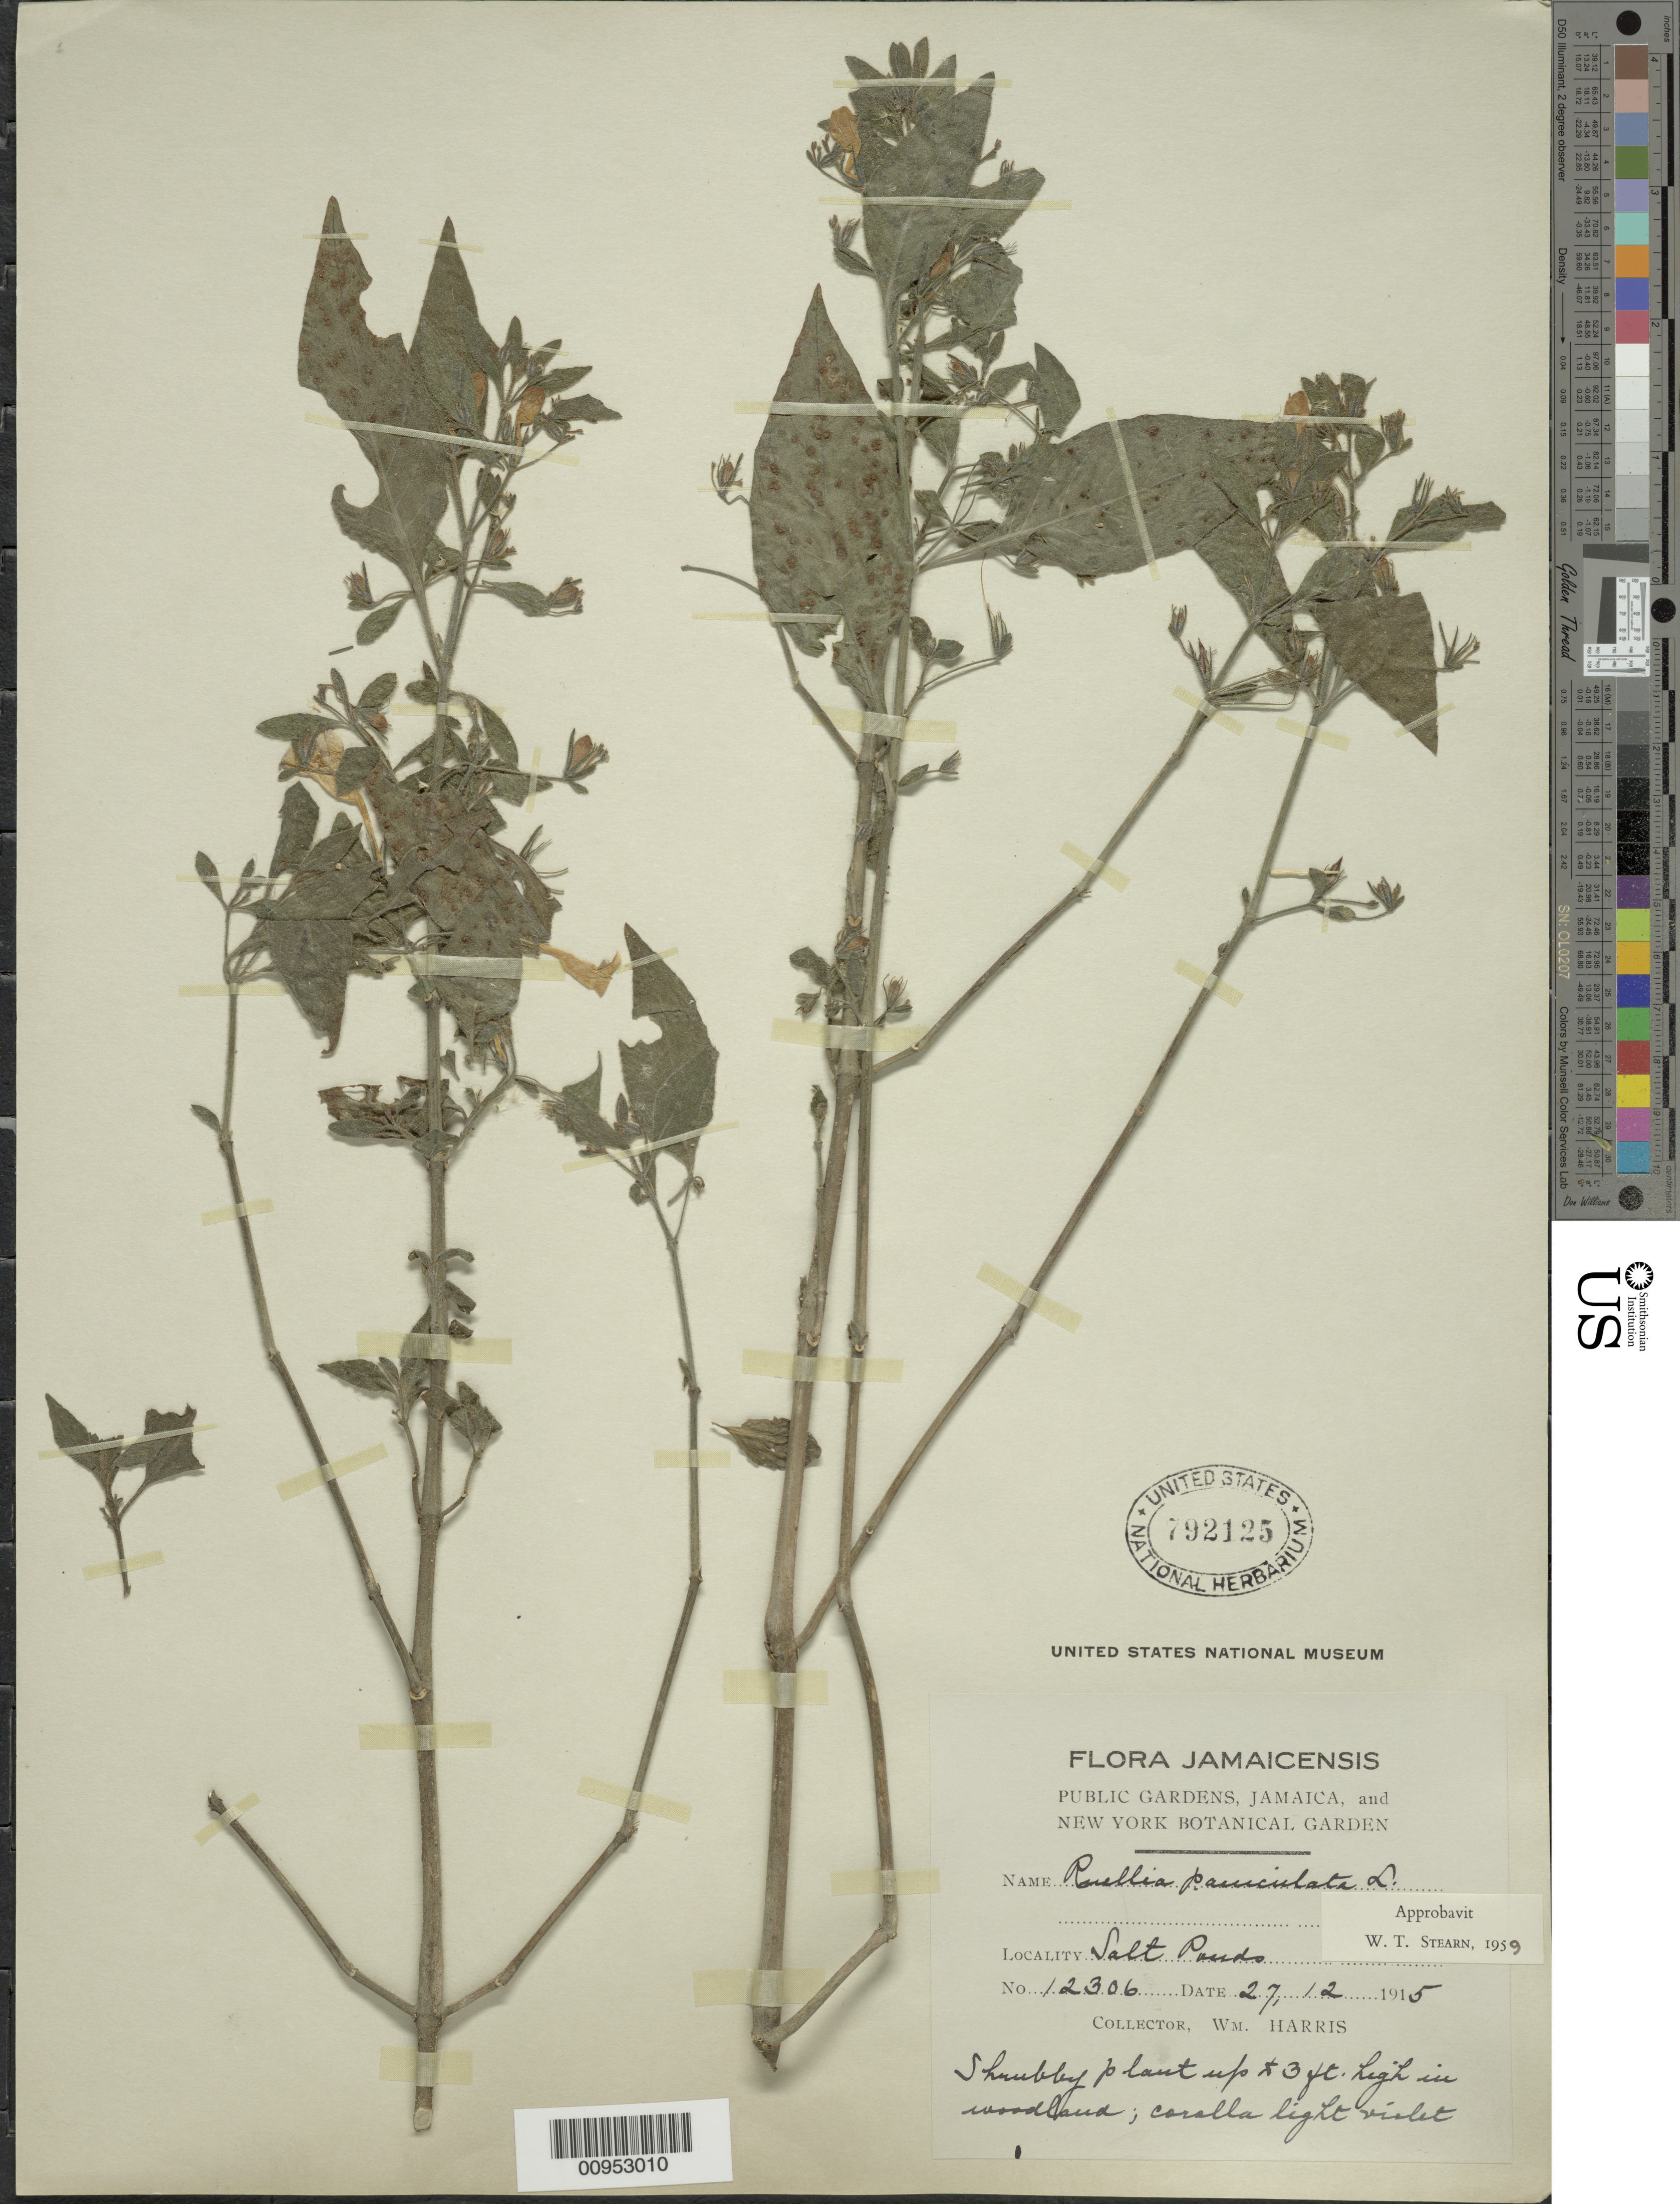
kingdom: Plantae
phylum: Tracheophyta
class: Magnoliopsida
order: Lamiales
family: Acanthaceae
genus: Ruellia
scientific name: Ruellia paniculata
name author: L.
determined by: Stearn, William T.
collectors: W. H. Harris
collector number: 12306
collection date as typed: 27 Dec 1915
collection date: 1915-12-27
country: Jamaica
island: Jamaica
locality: Salt Ponds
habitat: In woodland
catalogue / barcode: US 792125